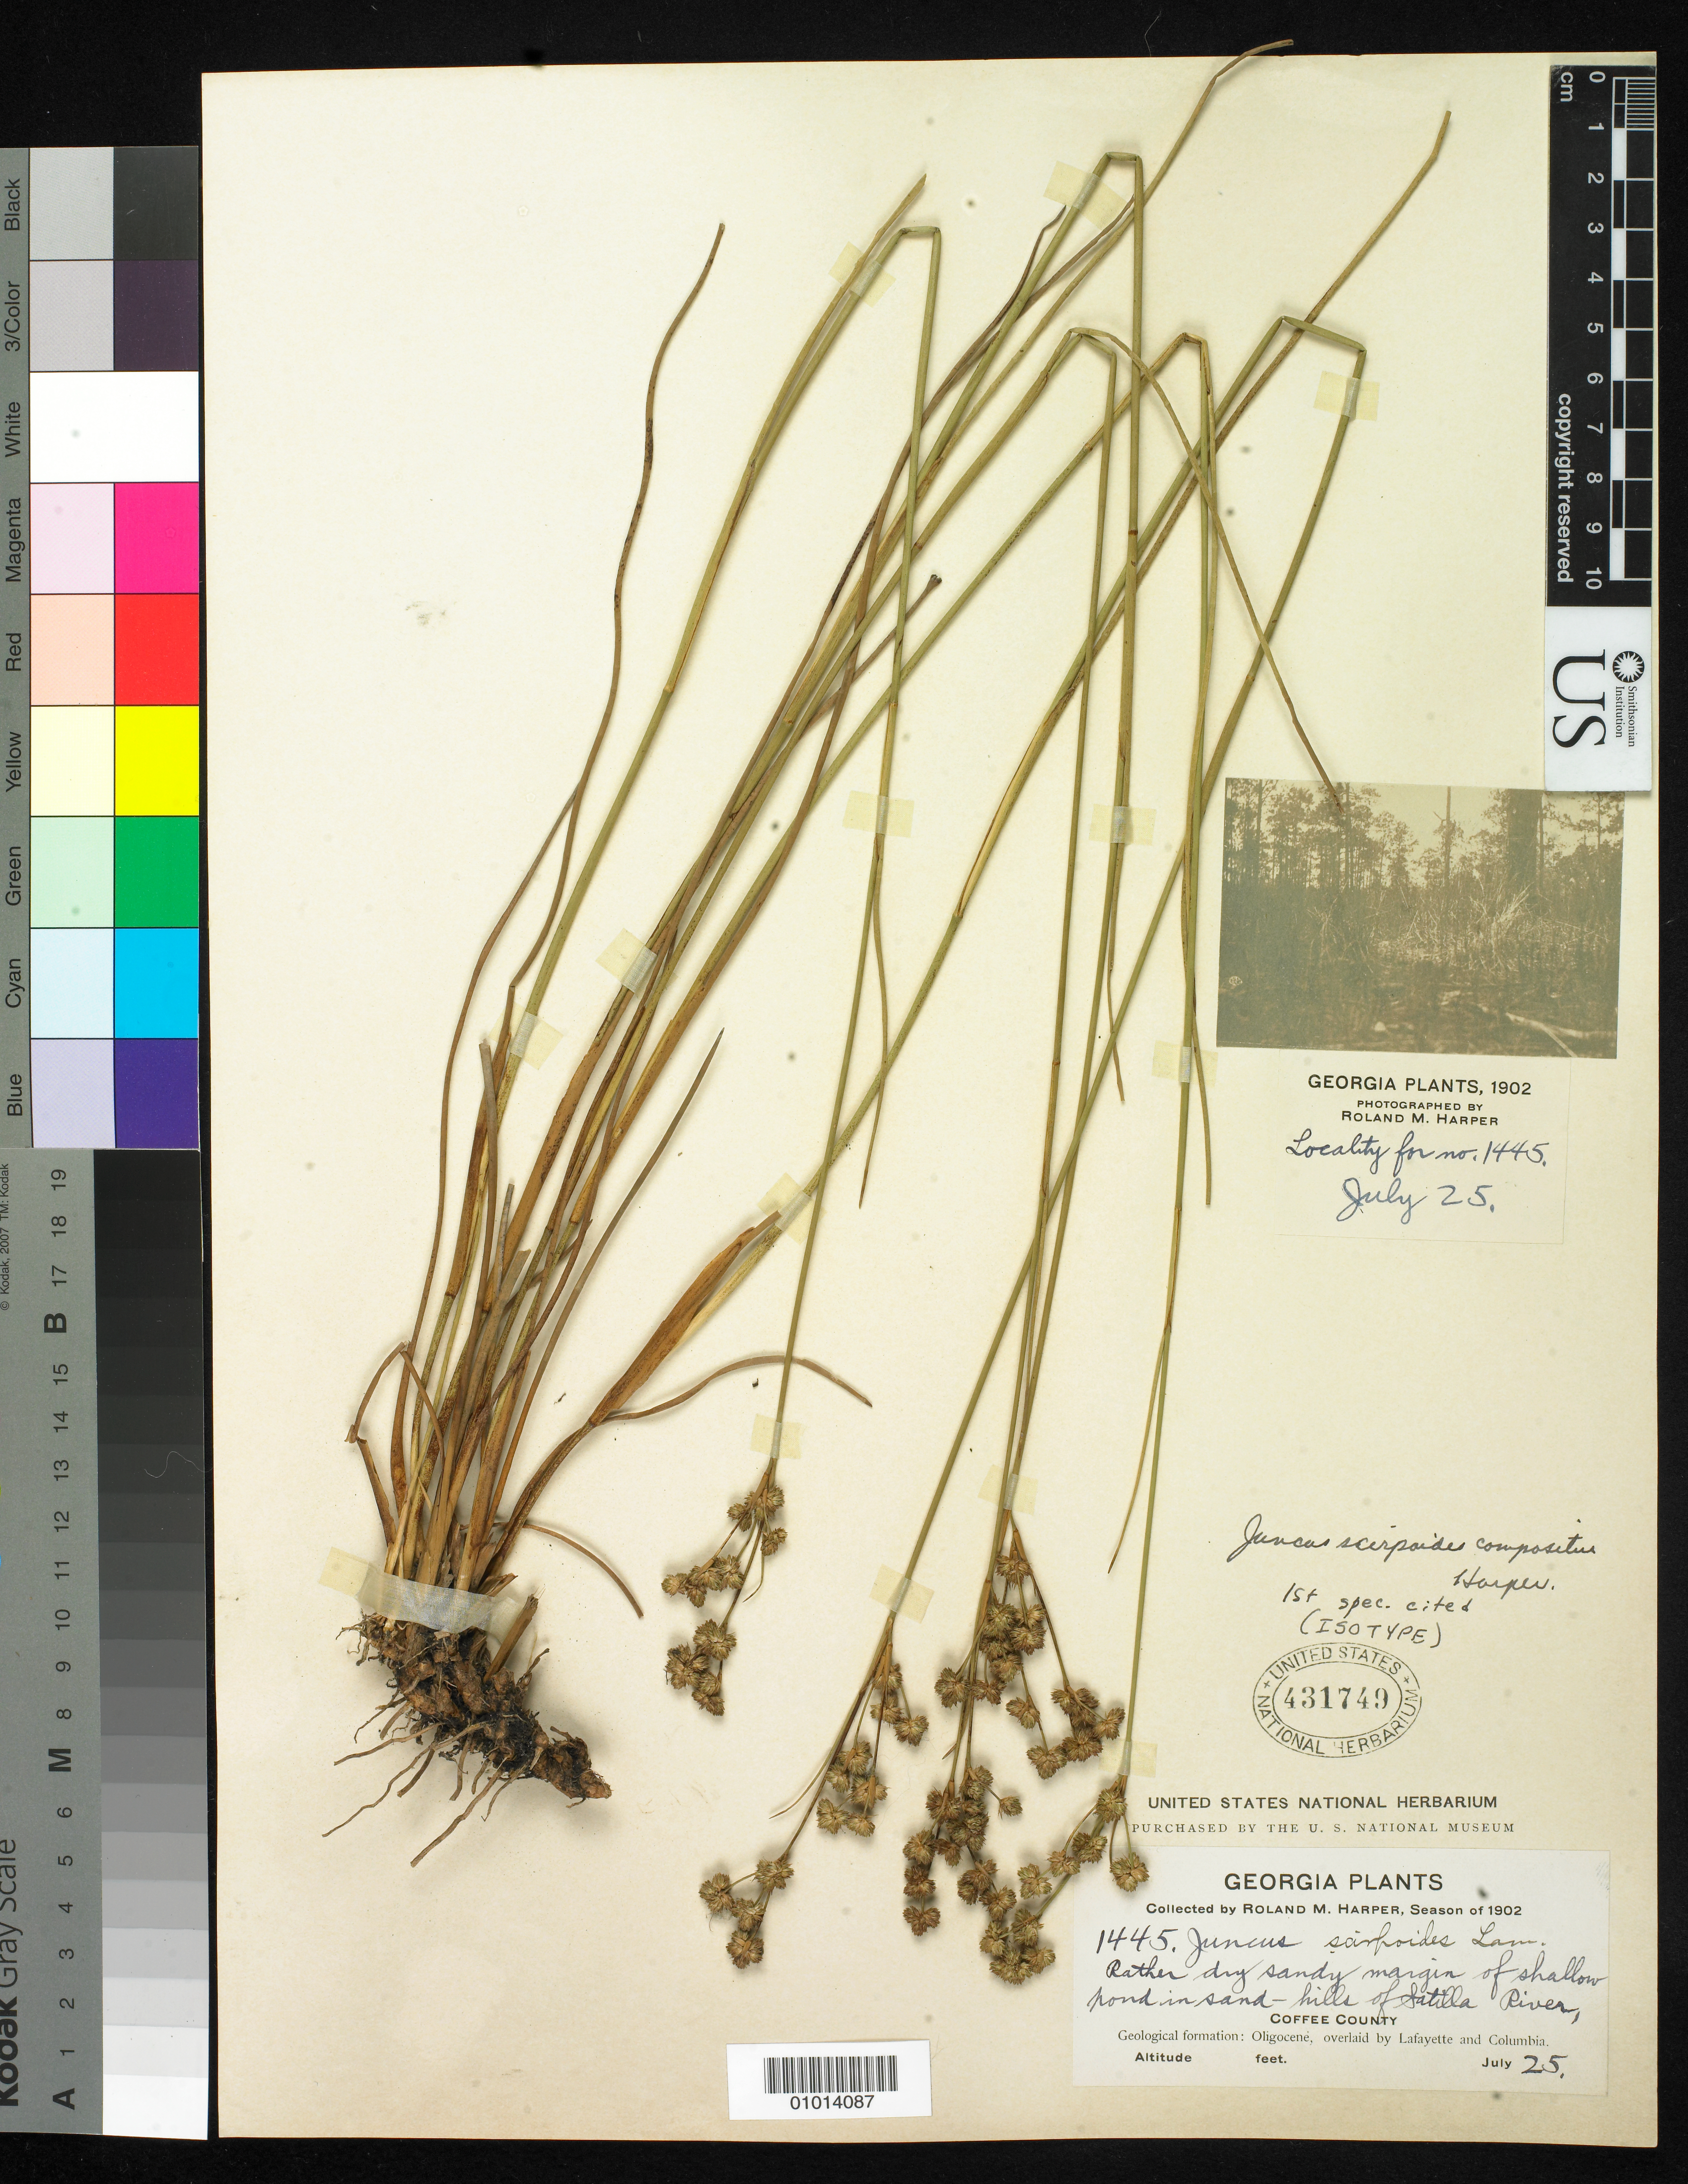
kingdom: Plantae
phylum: Tracheophyta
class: Liliopsida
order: Poales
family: Juncaceae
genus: Juncus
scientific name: Juncus scirpoides var. compositus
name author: R.M. Harper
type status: Isotype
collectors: R. M. Harper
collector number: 1445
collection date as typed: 25 Jul 1902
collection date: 1902-07-25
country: United States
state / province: Georgia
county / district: Coffee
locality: Sand-hills of Satilla River.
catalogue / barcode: US 431749